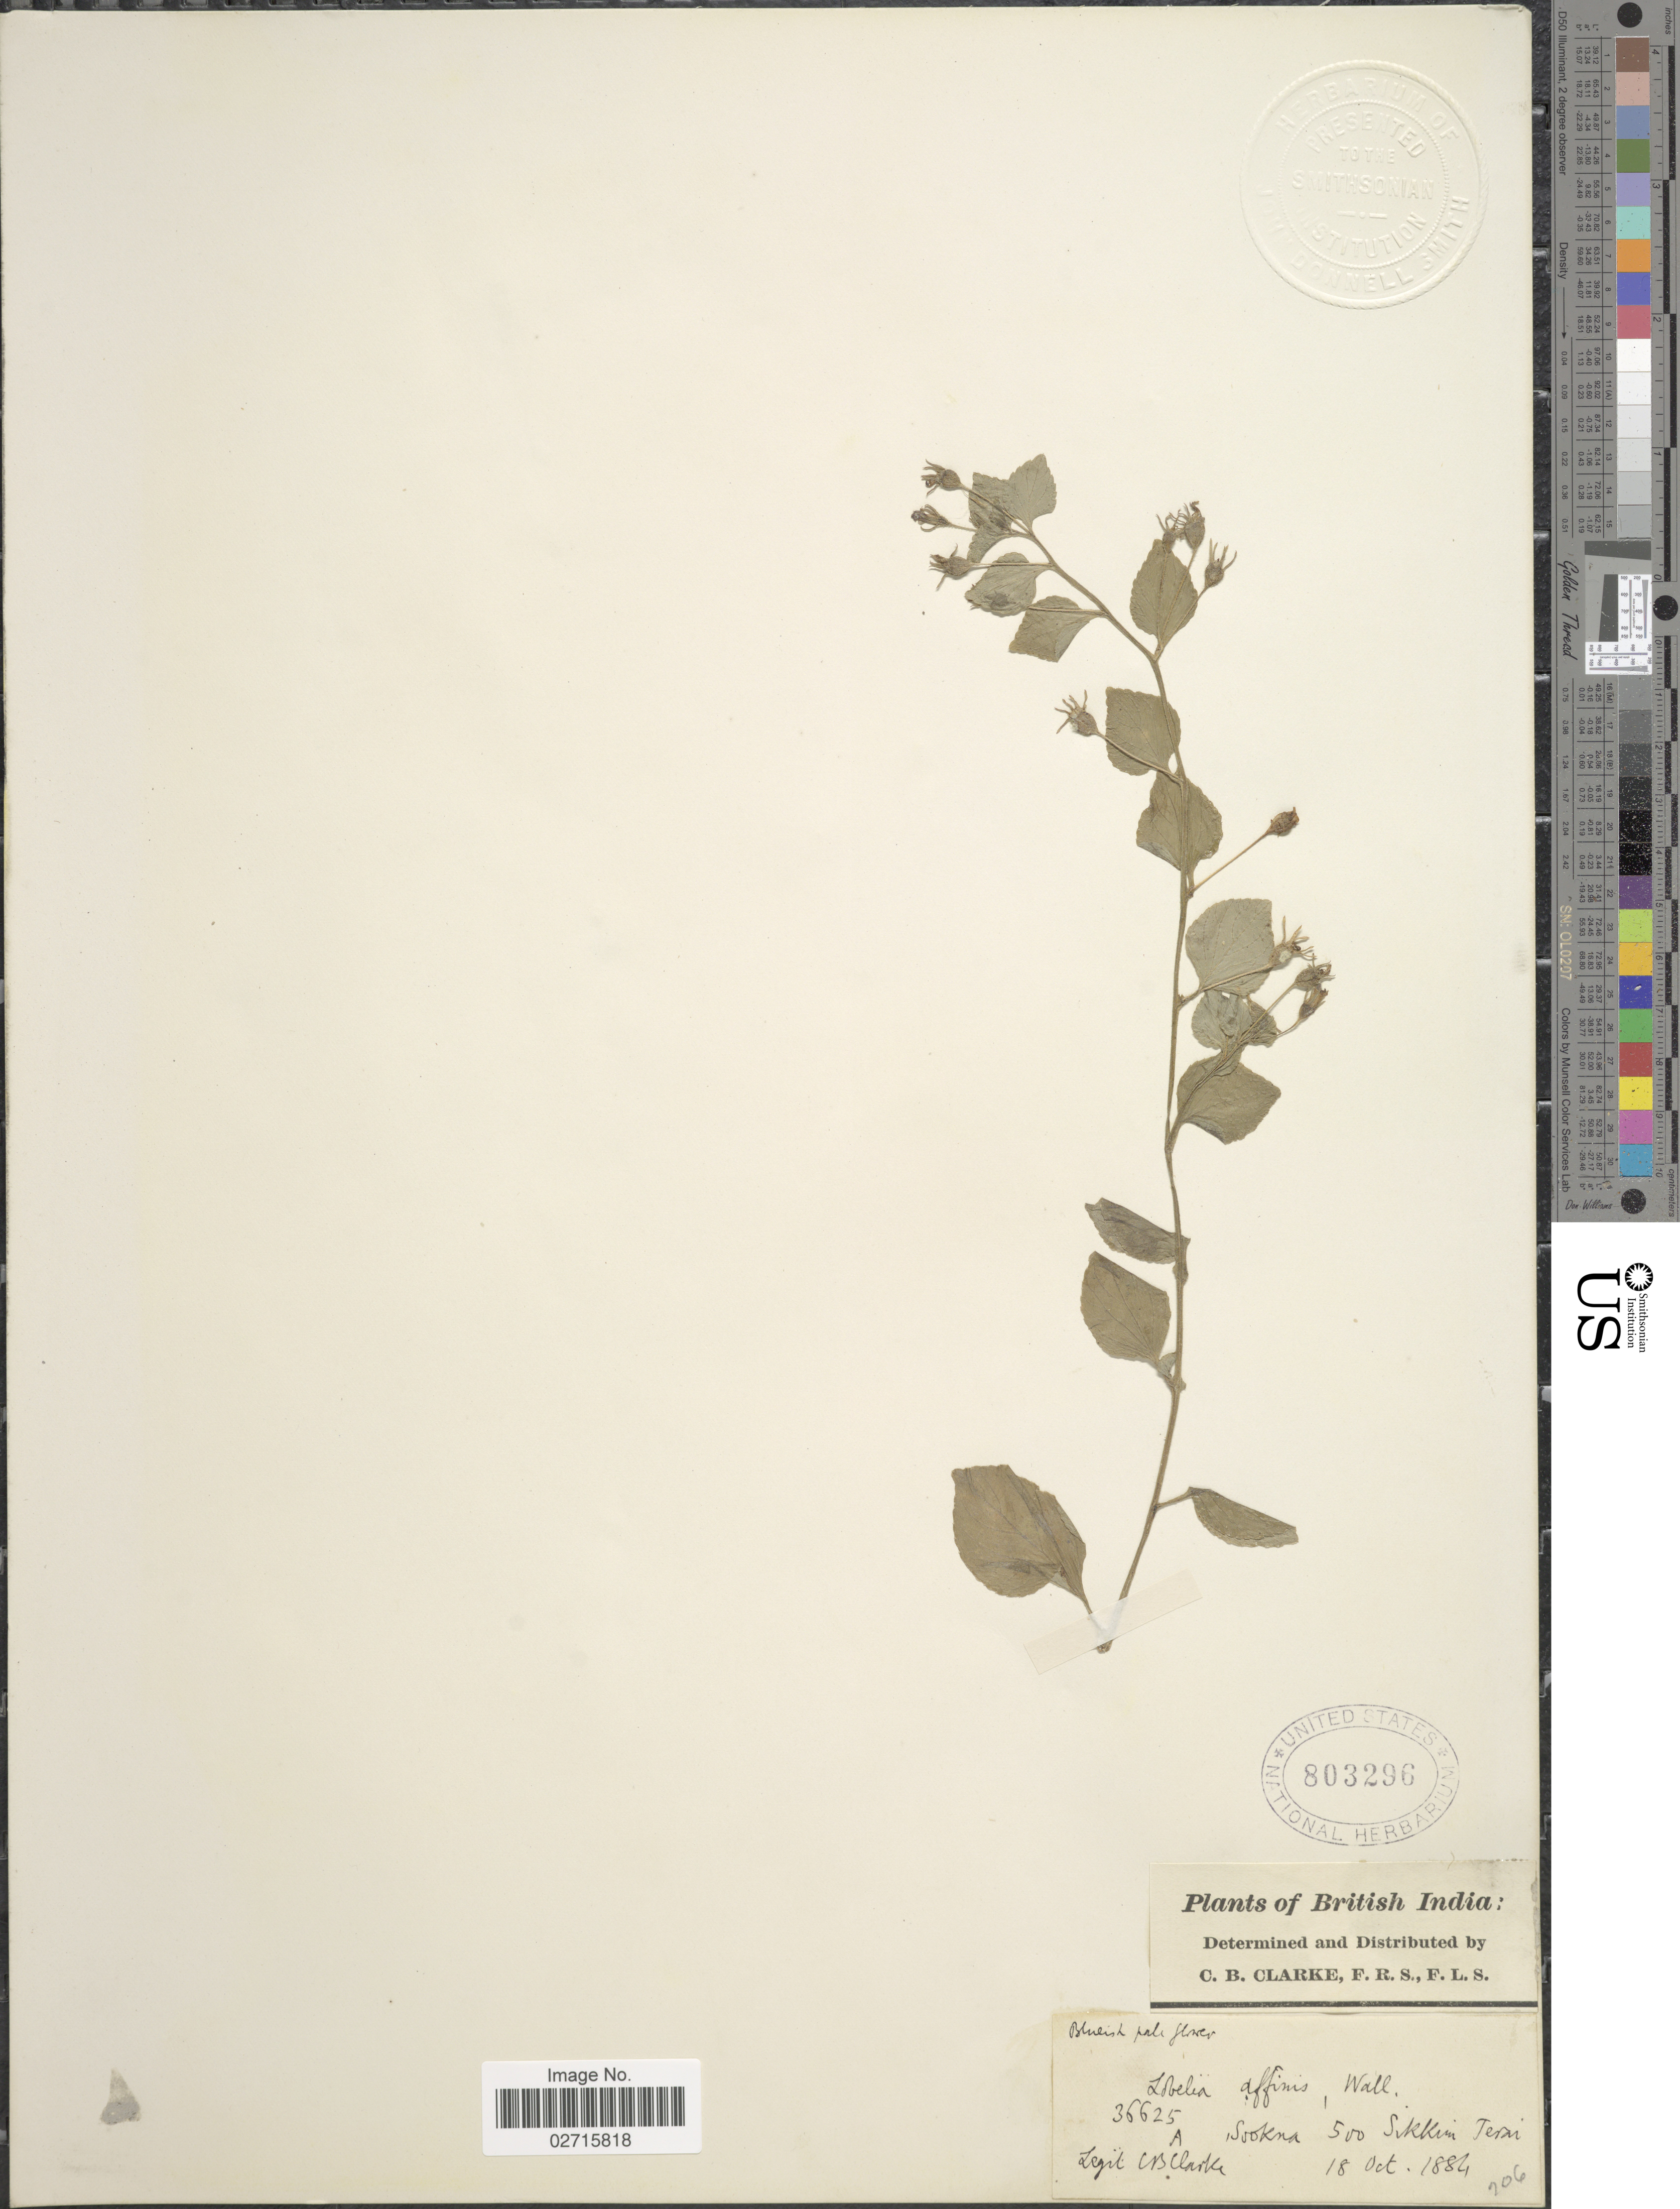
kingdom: Plantae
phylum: Tracheophyta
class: Magnoliopsida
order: Asterales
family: Campanulaceae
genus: Lobelia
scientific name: Lobelia succulenta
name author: Blume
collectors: C. B. Clarke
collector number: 36625A*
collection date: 1884-10-18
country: India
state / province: Sikkim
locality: British India. Sookna, Sikkim Terai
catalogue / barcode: US 803296